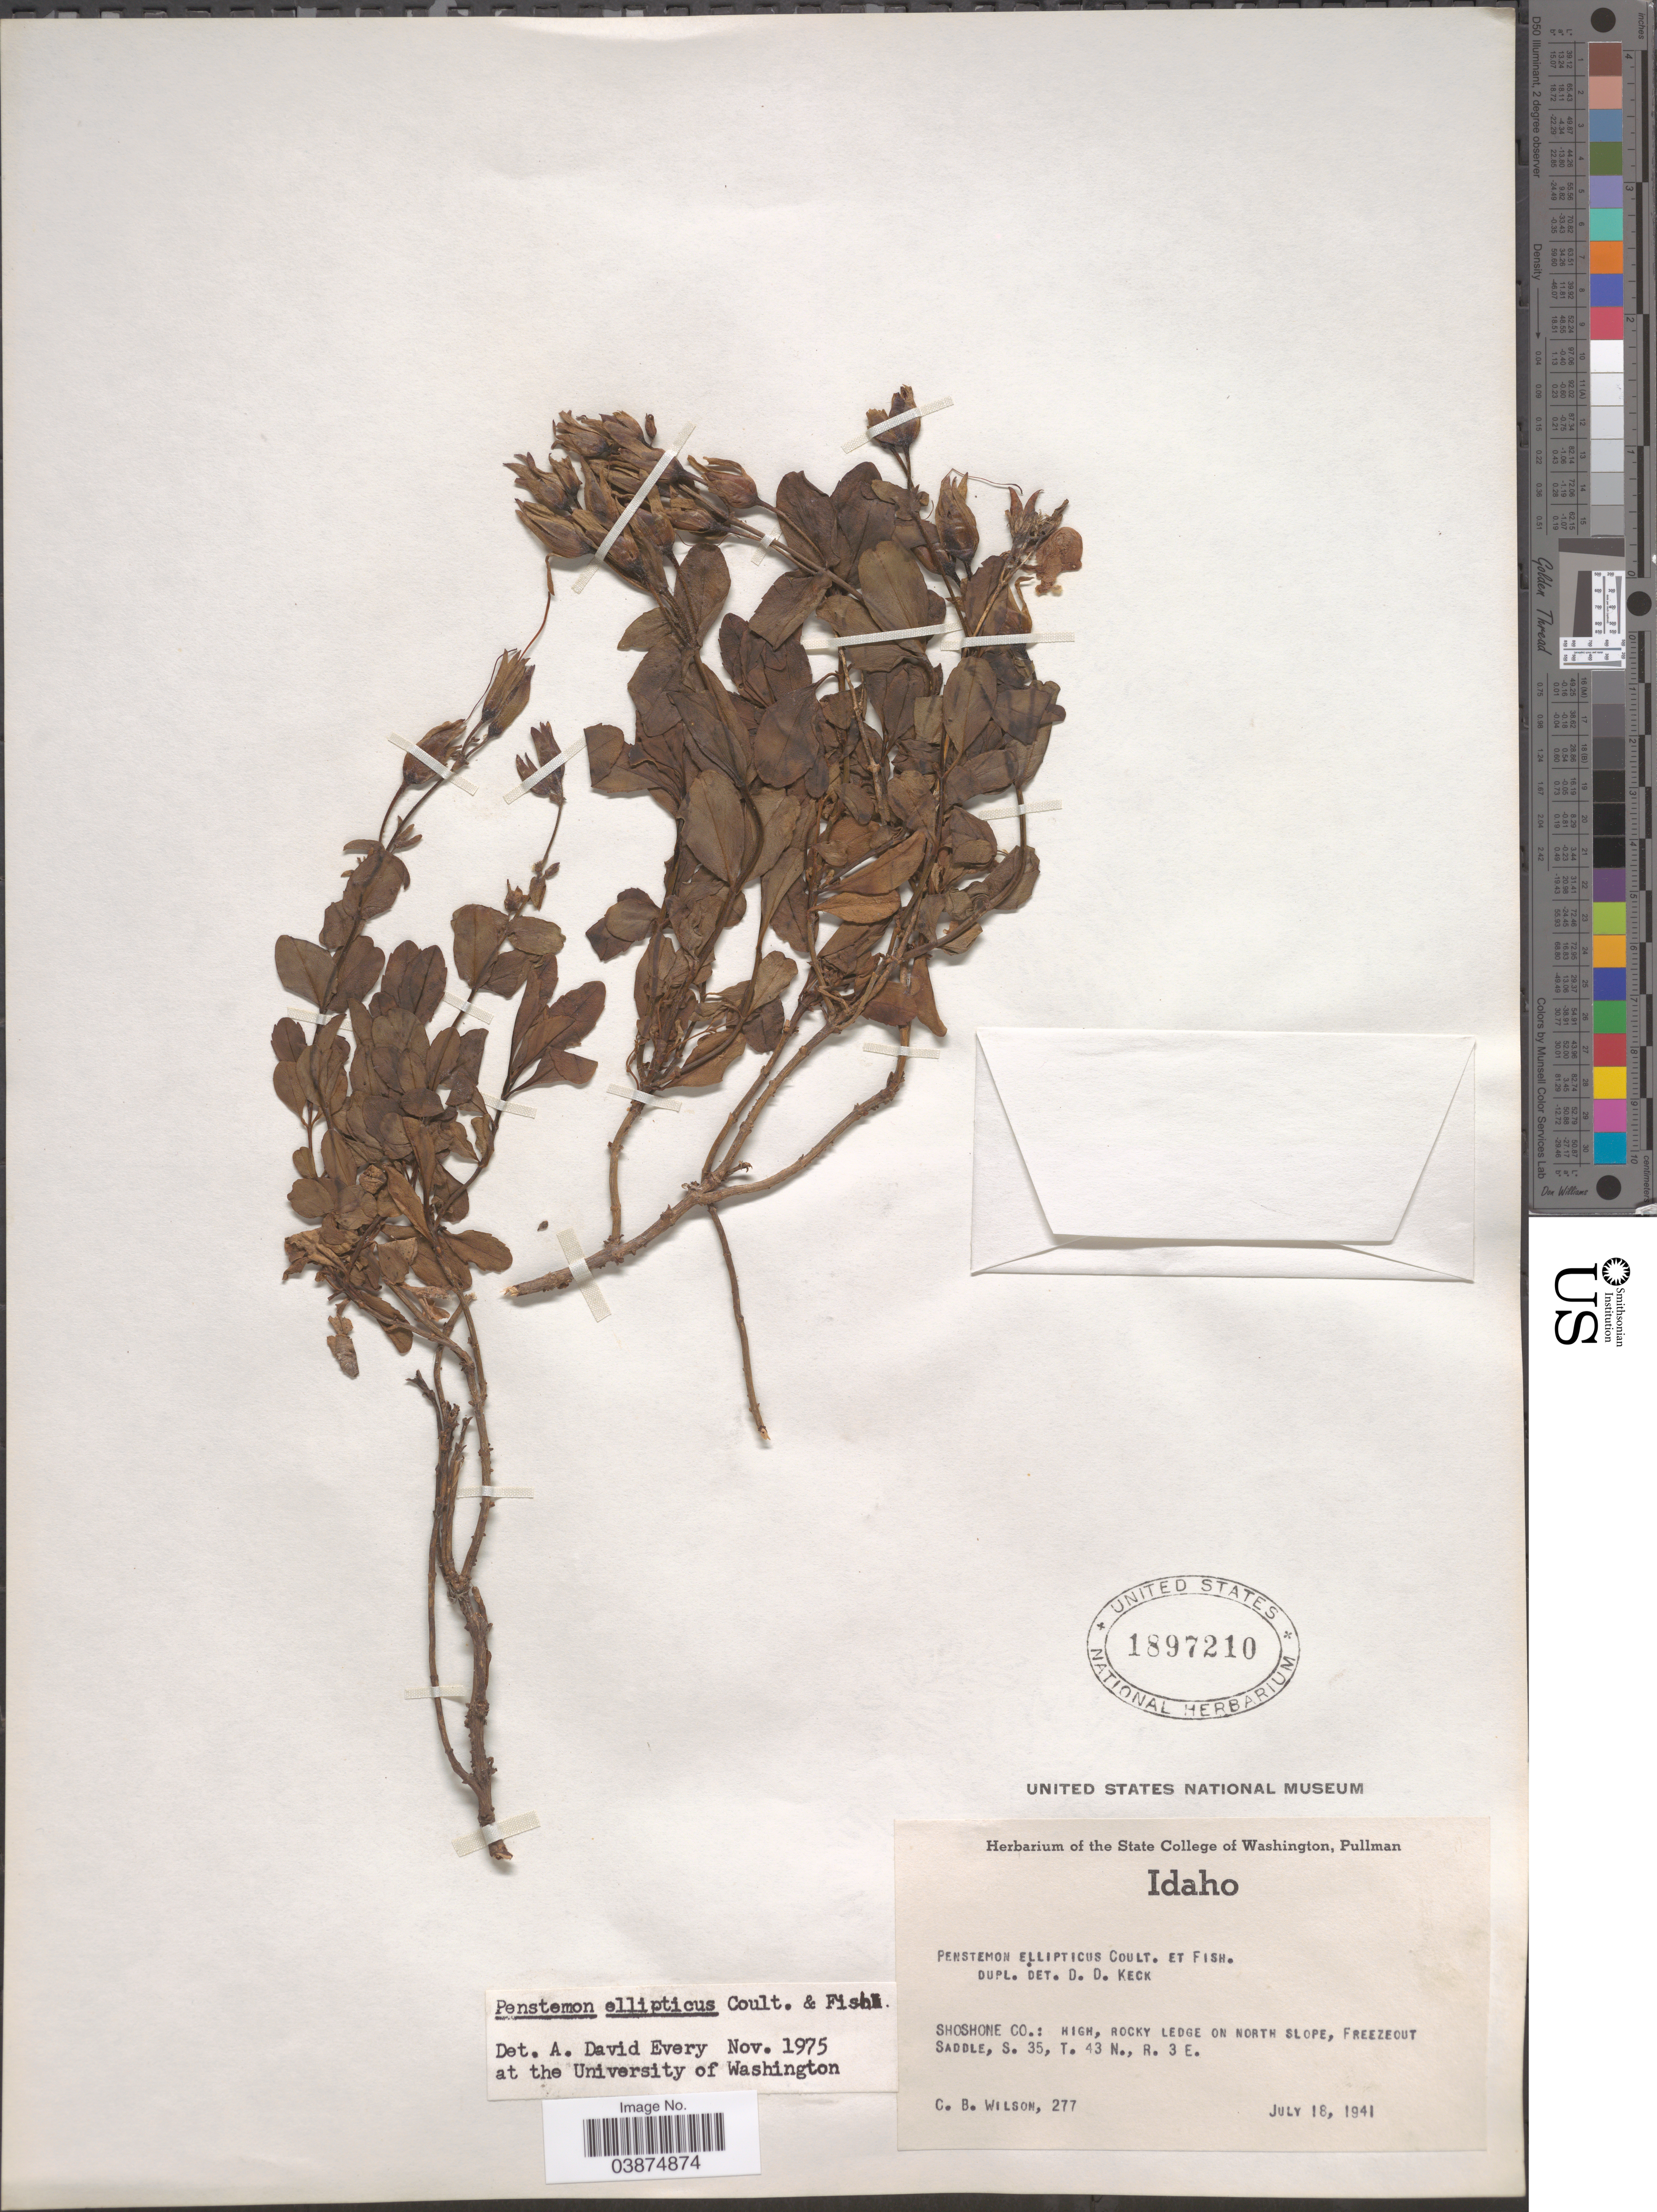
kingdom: Plantae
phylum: Tracheophyta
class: Magnoliopsida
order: Lamiales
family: Plantaginaceae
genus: Penstemon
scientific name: Penstemon ellipticus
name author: Greene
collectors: C. Wilson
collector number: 277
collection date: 1941-07-18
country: United States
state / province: Idaho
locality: Shoshone Co.: on north slope, Freezeout Saddle, S. 35, T. 43 N., R. 3 E.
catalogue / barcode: US 1897210